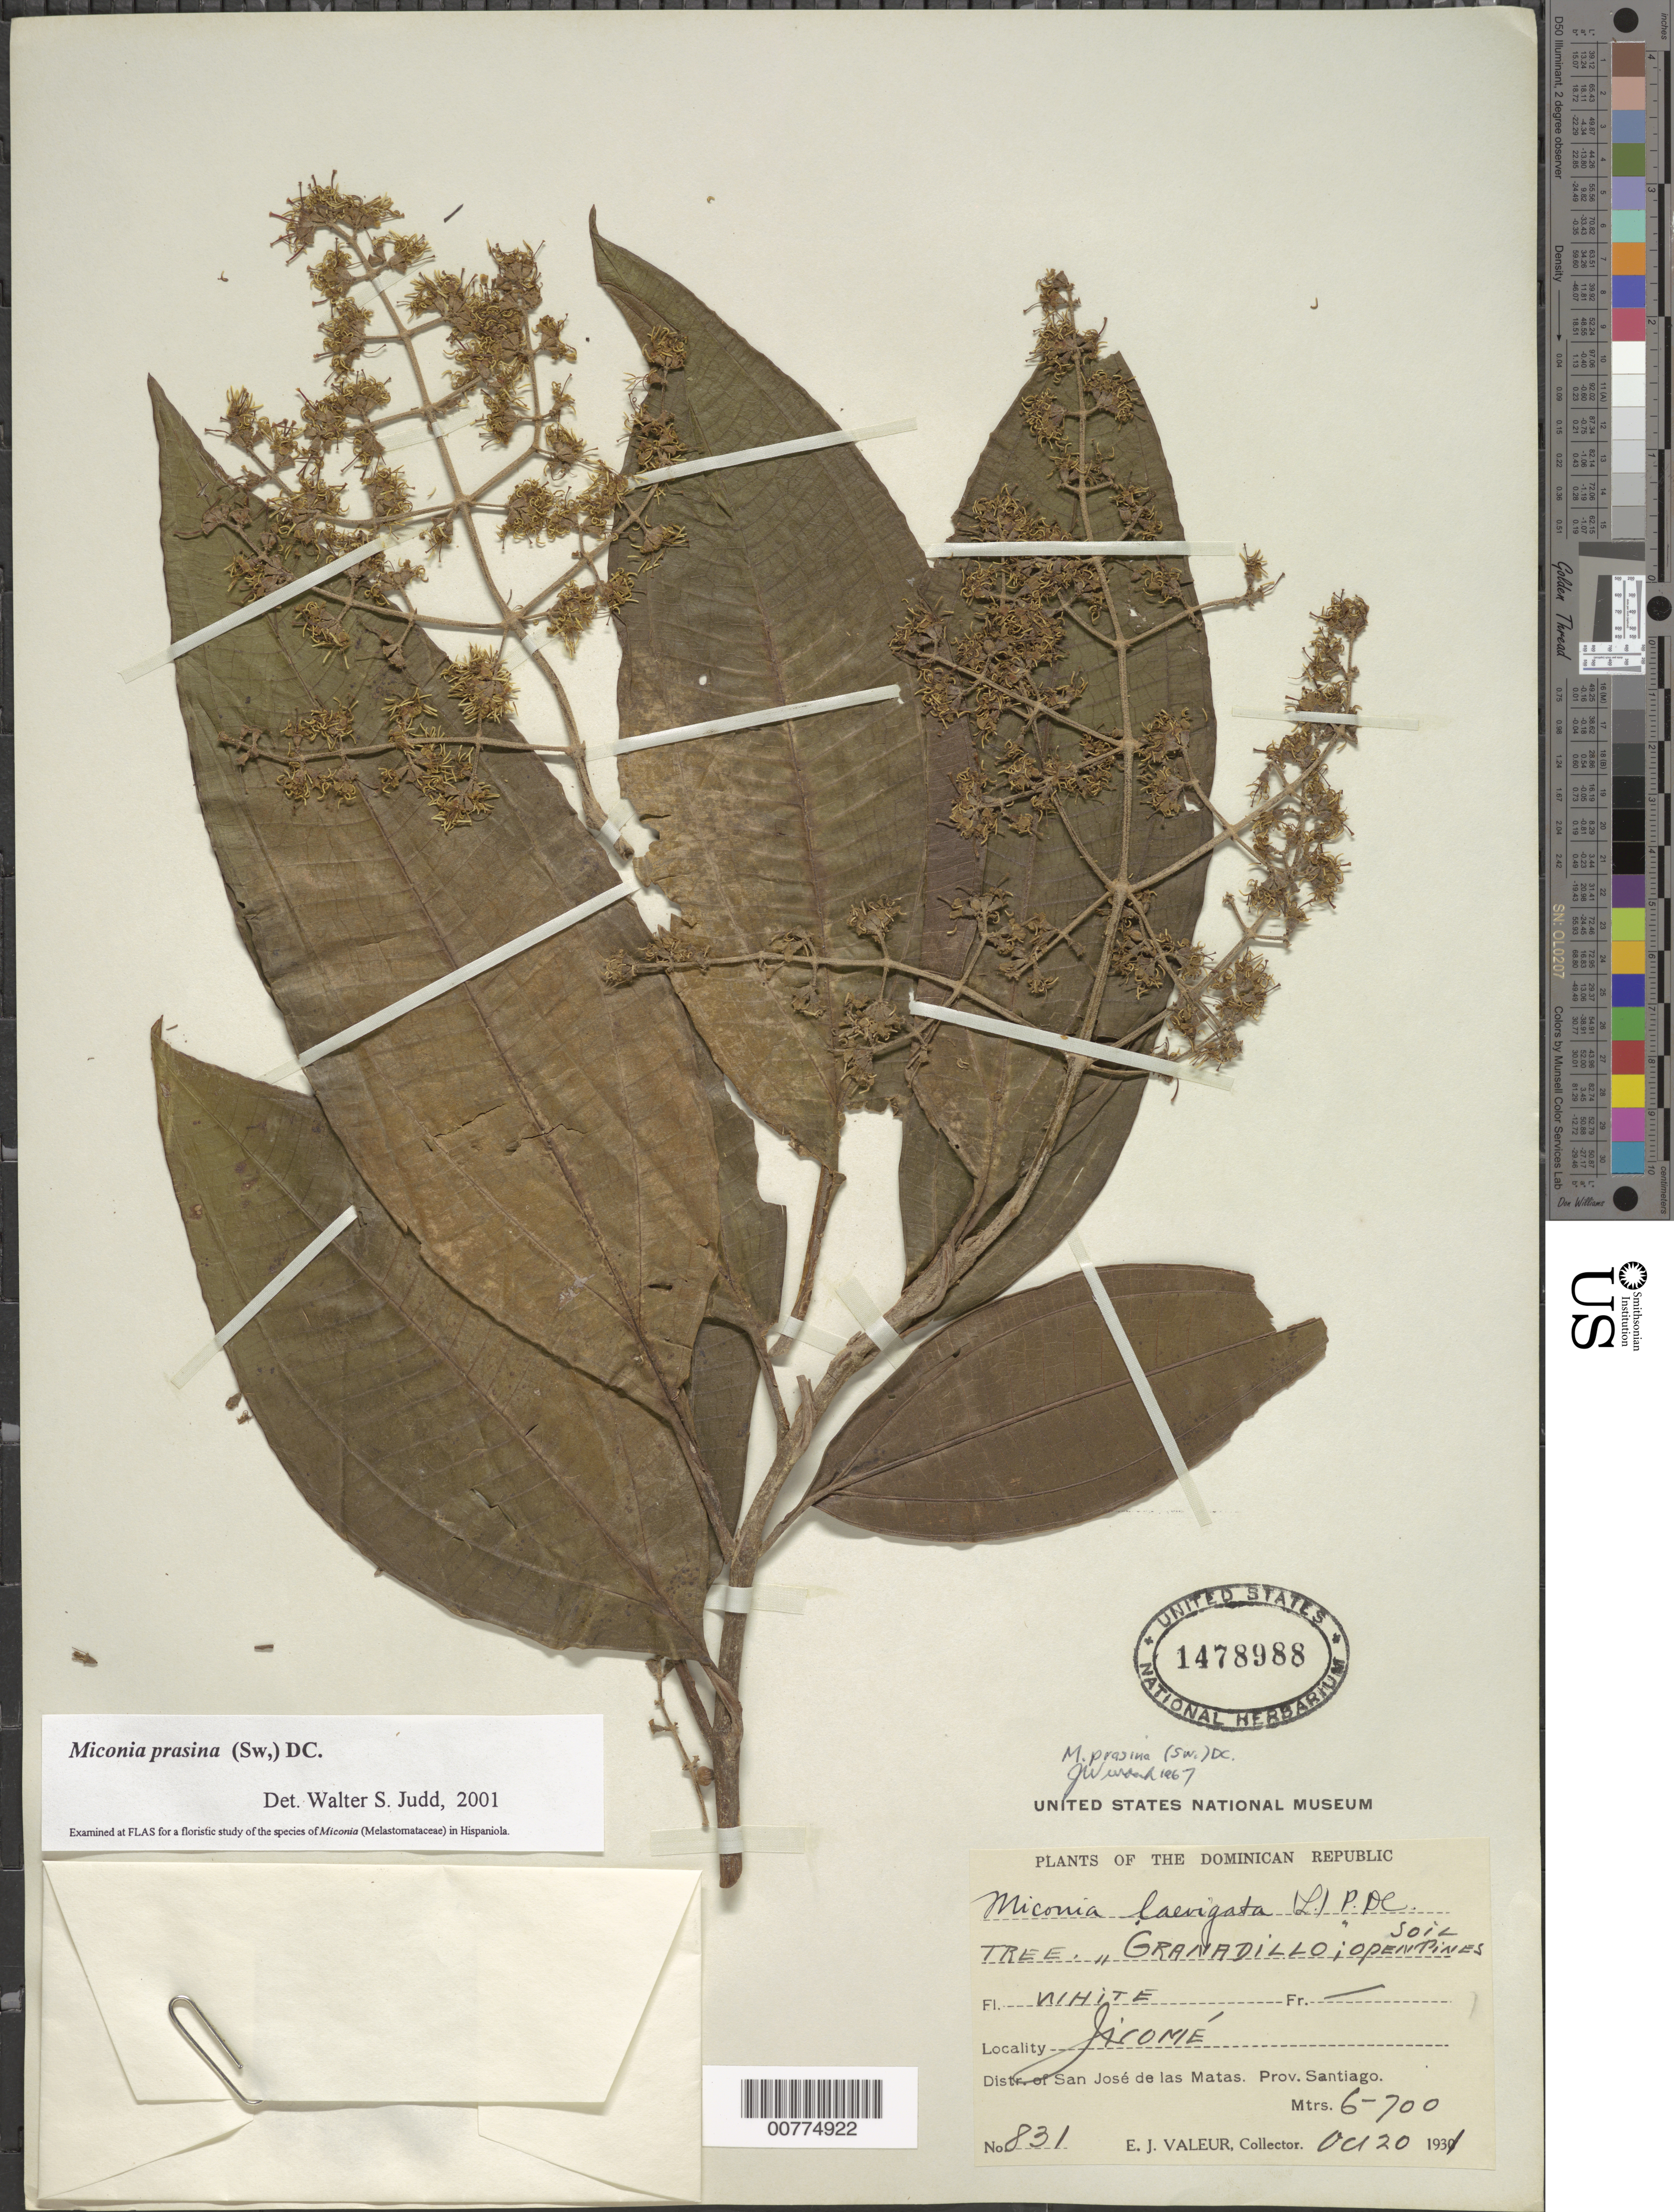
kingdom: Plantae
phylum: Tracheophyta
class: Magnoliopsida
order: Myrtales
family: Melastomataceae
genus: Miconia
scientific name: Miconia prasina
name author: (Sw.) DC.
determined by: Judd, Walter S.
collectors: E. Valeur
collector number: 831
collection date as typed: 20 Oct 1931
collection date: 1931-10-20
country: Dominican Republic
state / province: Santiago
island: Hispaniola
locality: San José de las Matas, Jicomé.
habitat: Open pines.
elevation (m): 600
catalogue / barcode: US 1478988